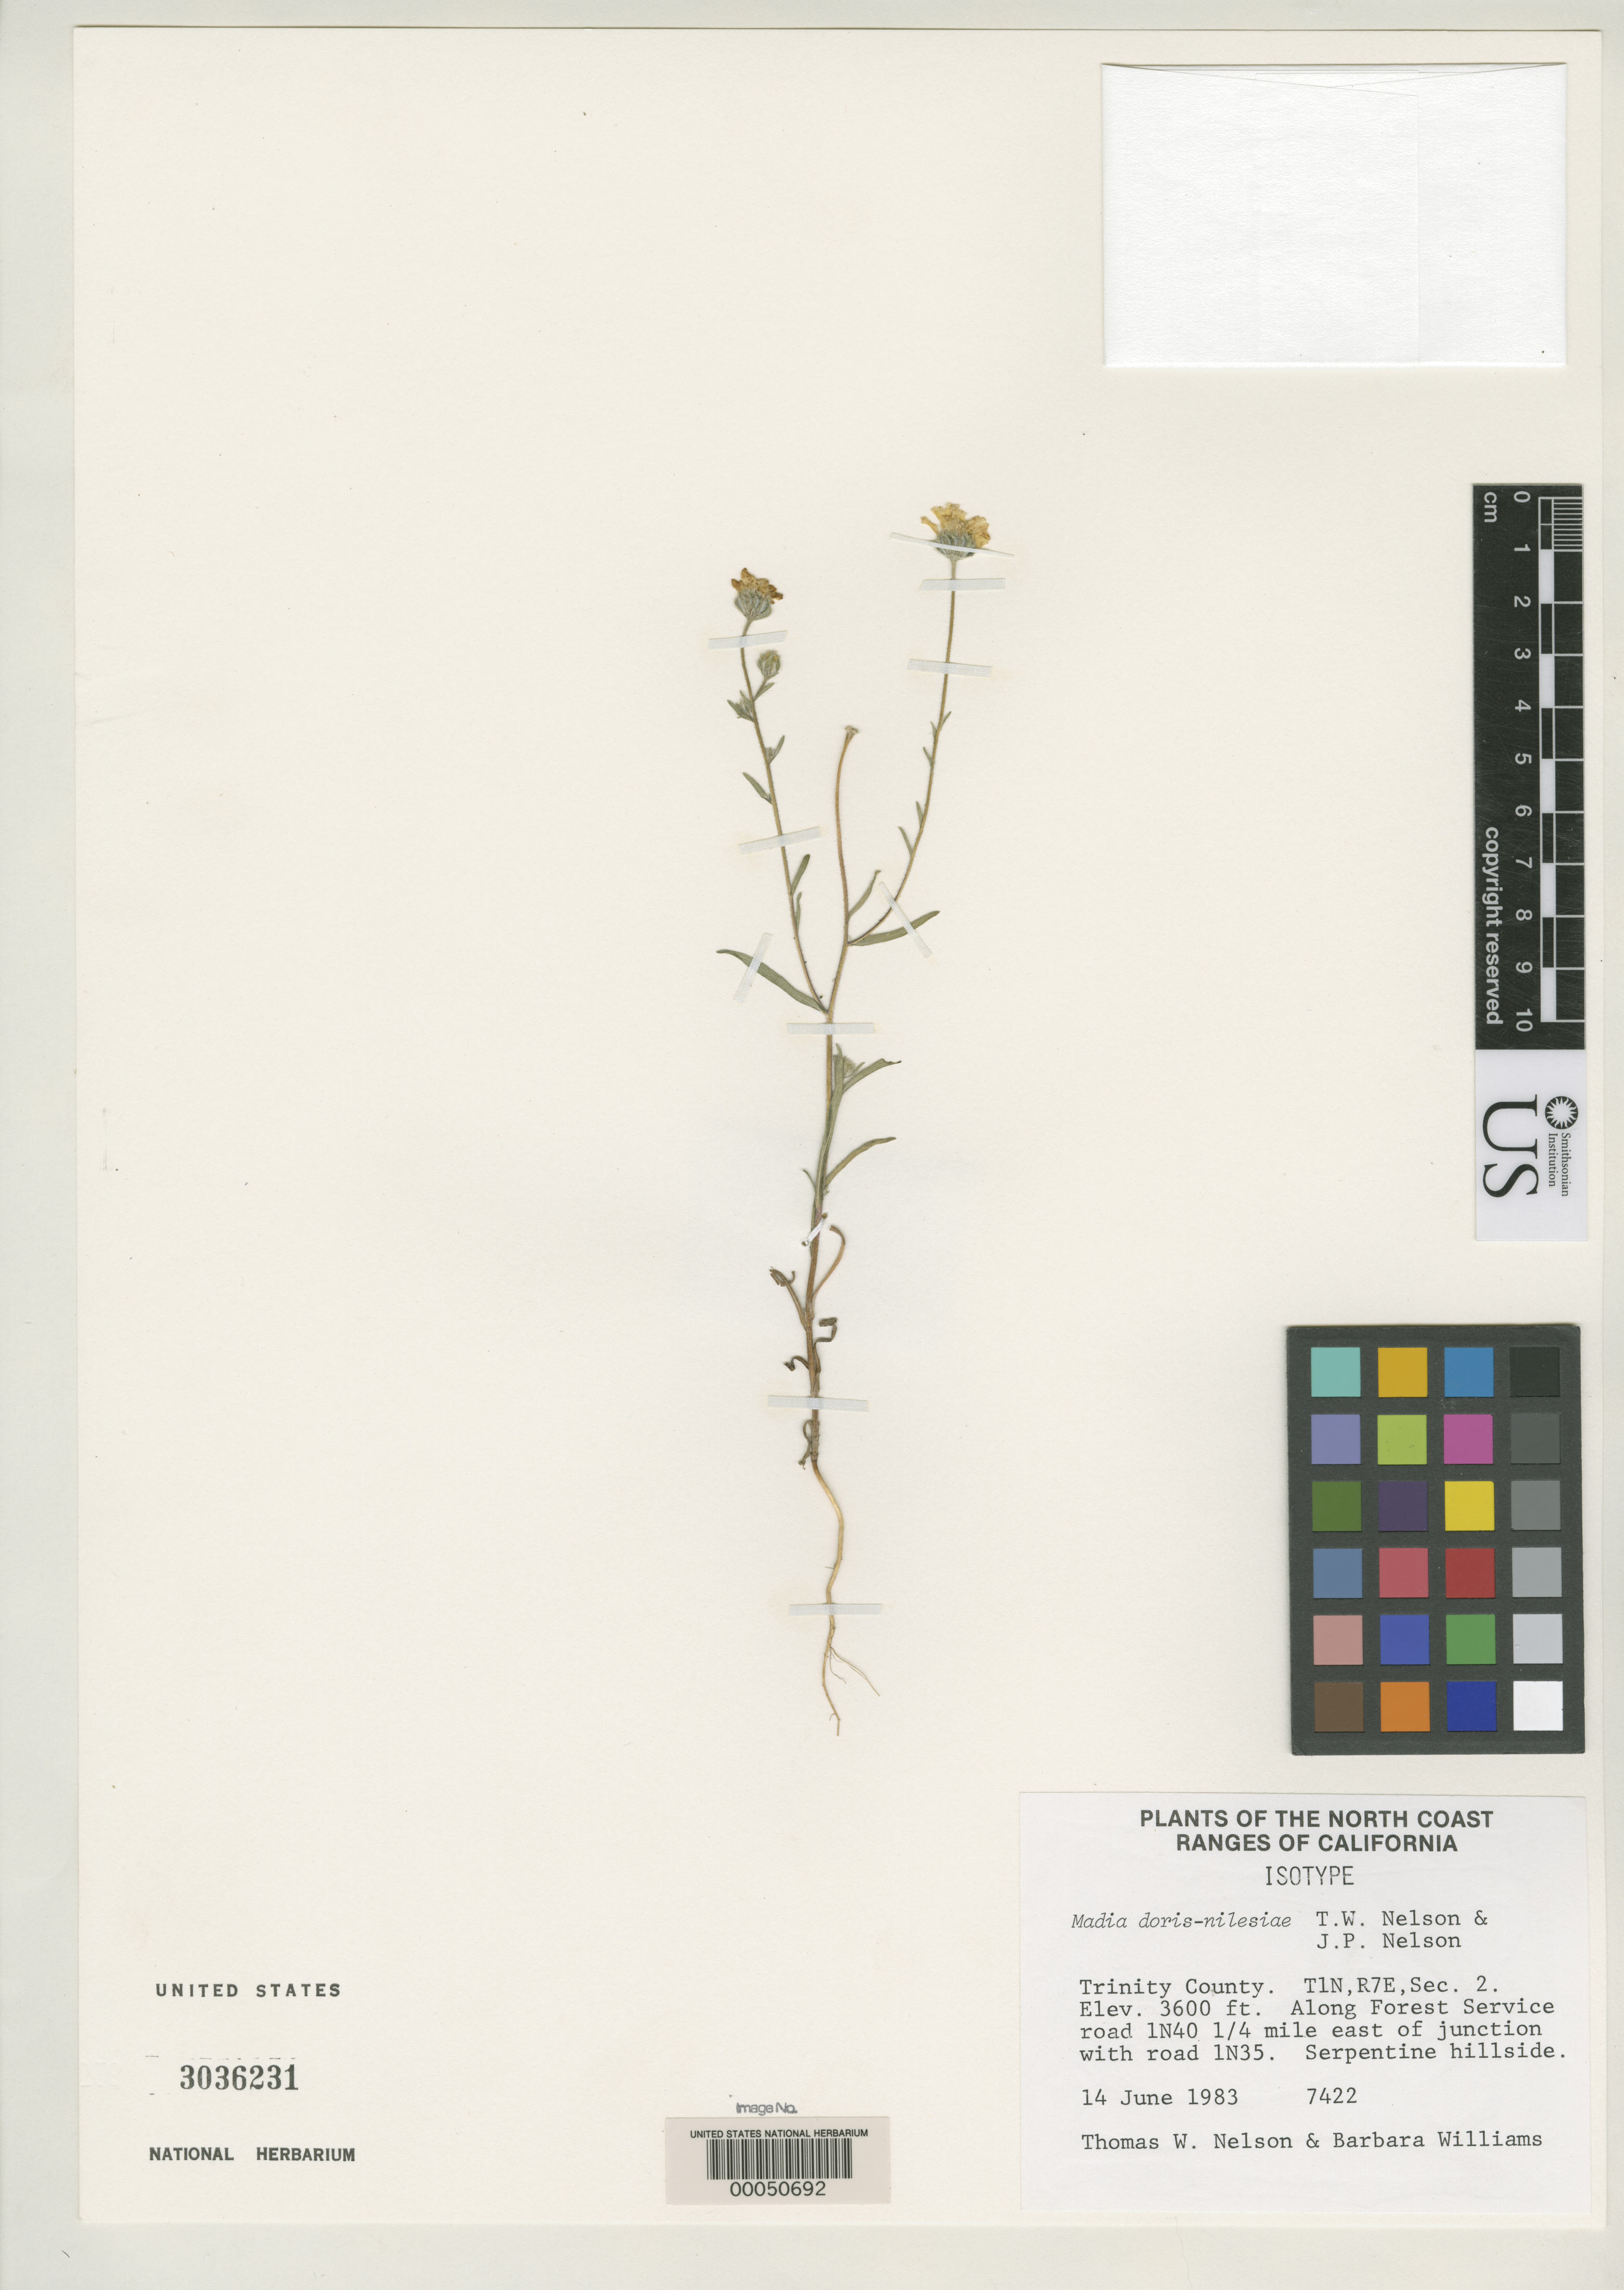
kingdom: Plantae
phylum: Tracheophyta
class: Magnoliopsida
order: Asterales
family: Asteraceae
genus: Madia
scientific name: Madia doris-nilesiae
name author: T.W. Nelson & J.P. Nelson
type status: Isotype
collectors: W. N. Nelson & B. Williams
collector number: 7422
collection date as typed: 14 Jun 1983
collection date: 1983-06-14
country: United States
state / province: California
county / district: Trinity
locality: Along Forest Service road 1N40, 1/4 mi E of junction with road 1N35.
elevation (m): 1097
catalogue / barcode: US 303231